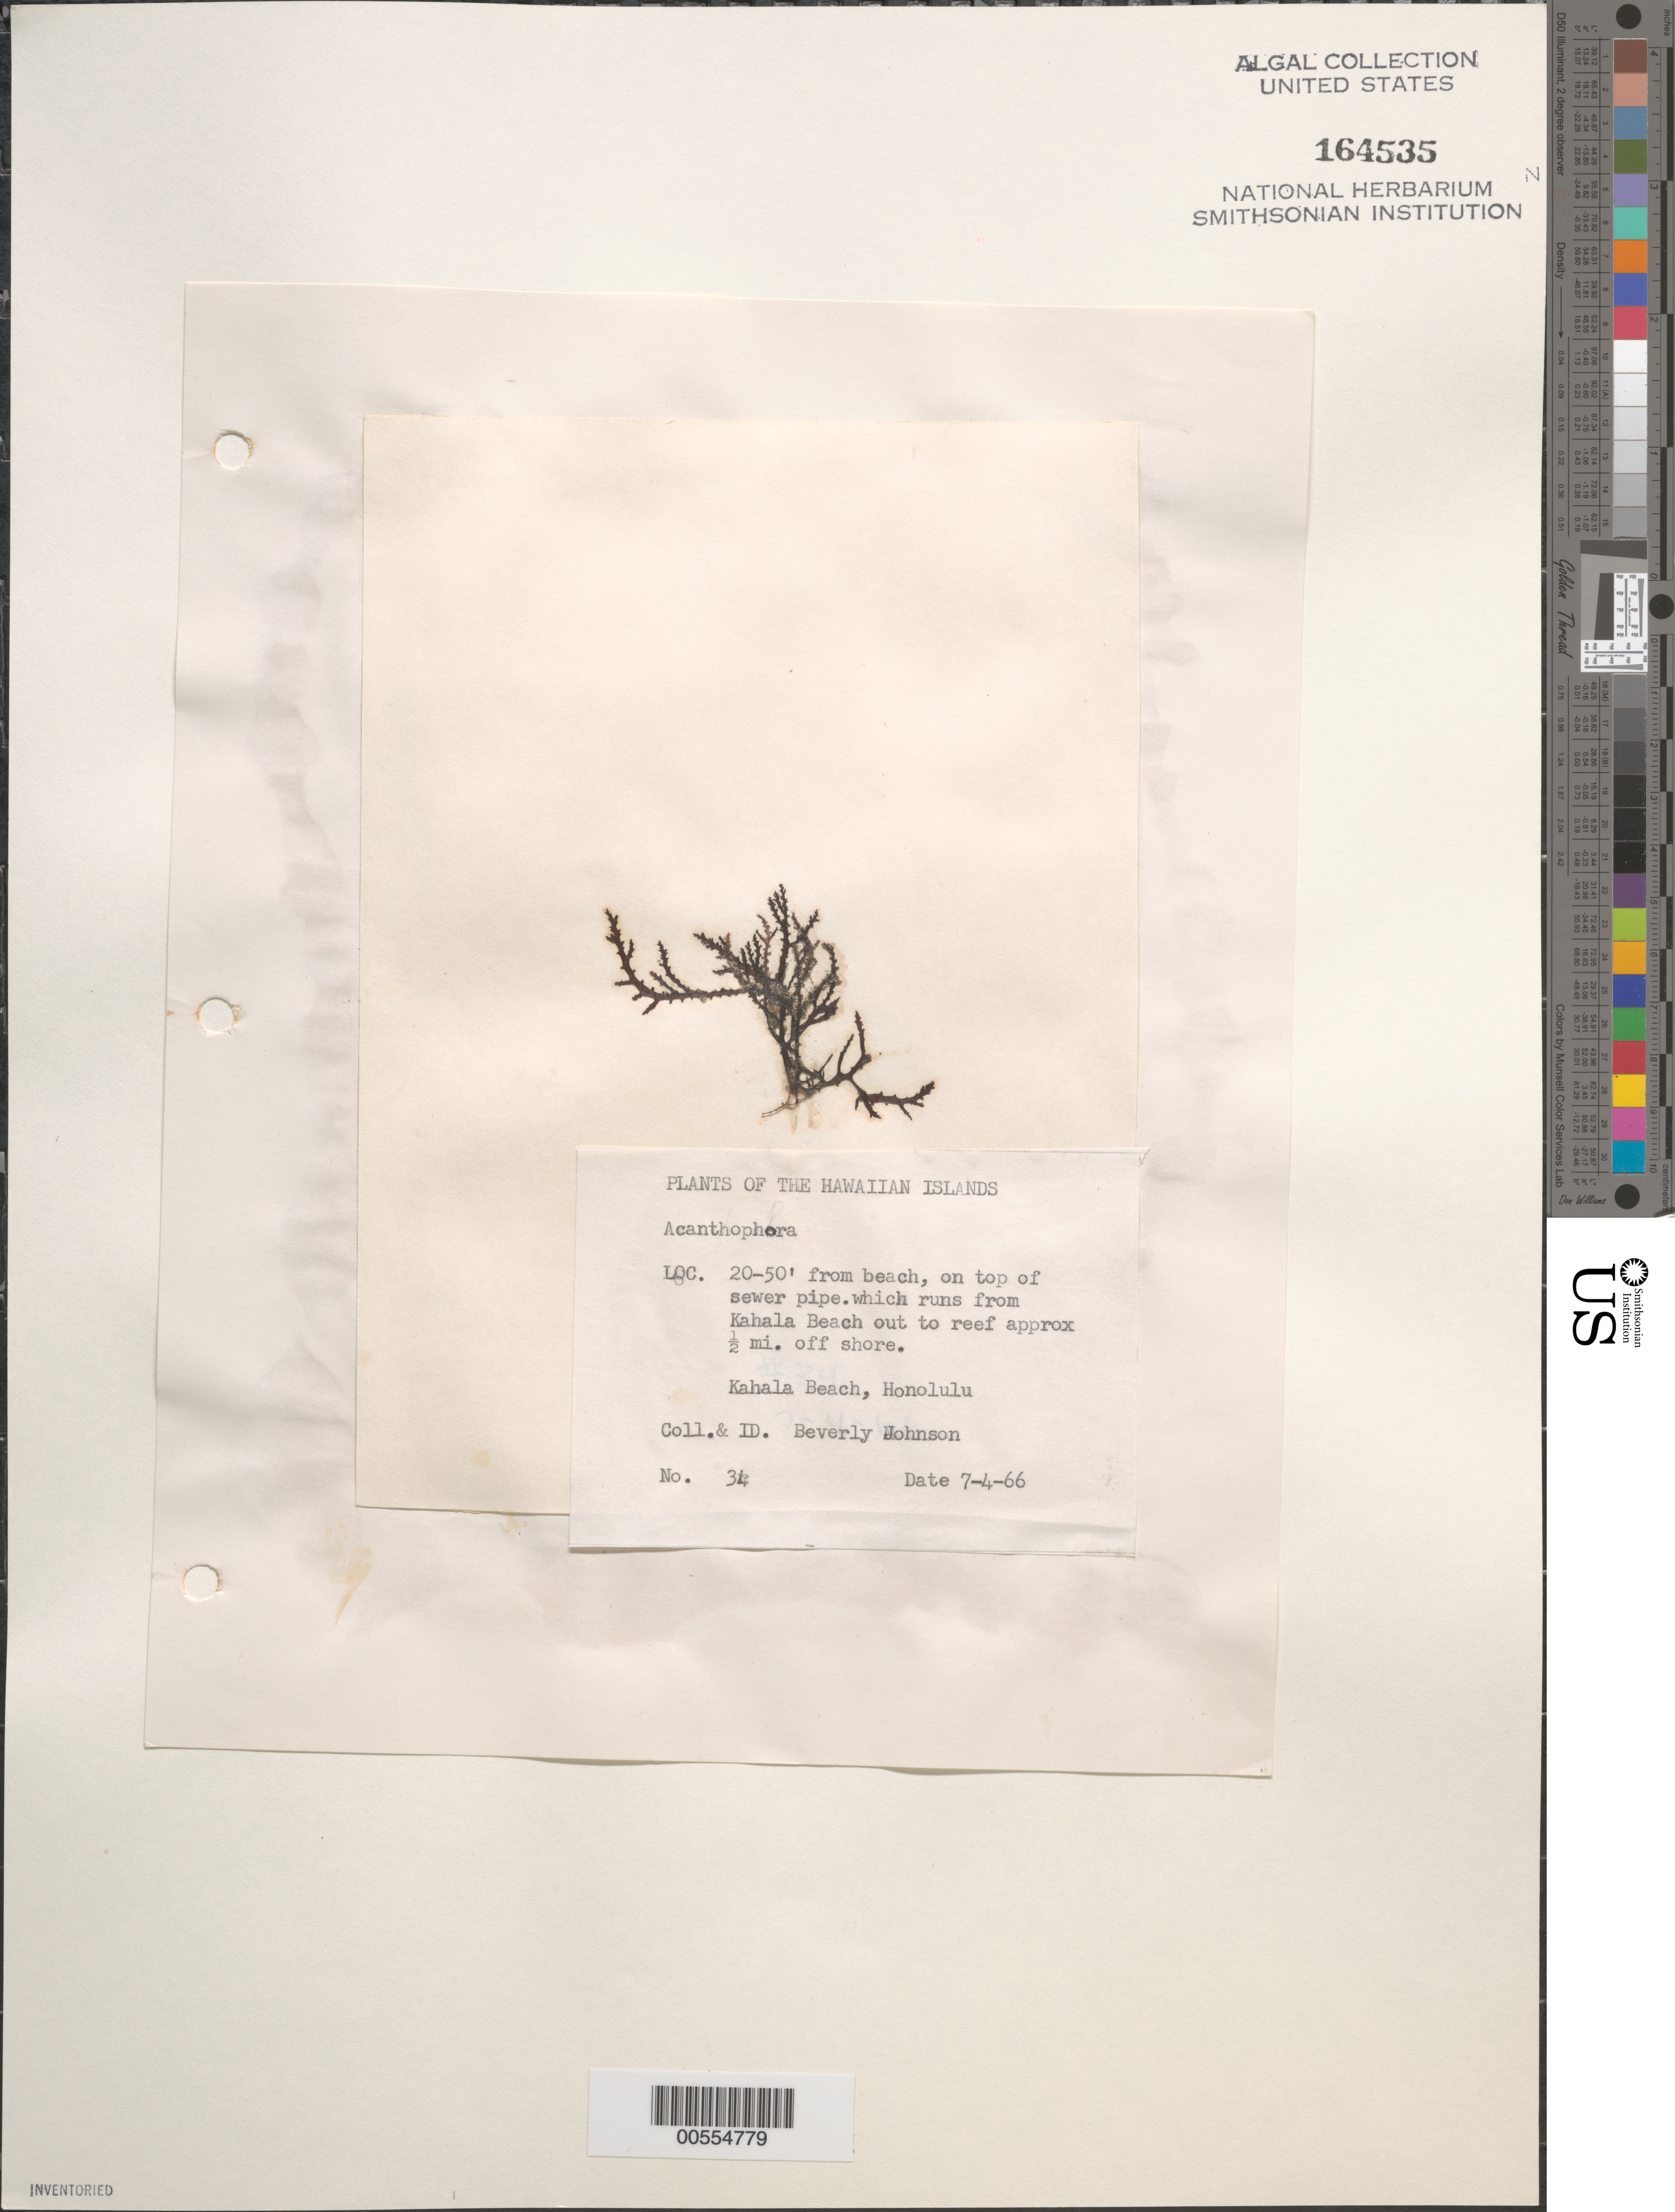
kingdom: Plantae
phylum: Rhodophyta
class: Florideophyceae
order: Ceramiales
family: Rhodomelaceae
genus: Acanthophora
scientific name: Acanthophora sp.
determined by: Johnson, Beverly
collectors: B. Johnson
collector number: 34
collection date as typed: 04 Jul 1966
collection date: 1966-07-04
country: United States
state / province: Hawaii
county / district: Honolulu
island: Oahu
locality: Honolulu, Kahala Beach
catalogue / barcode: US 164535